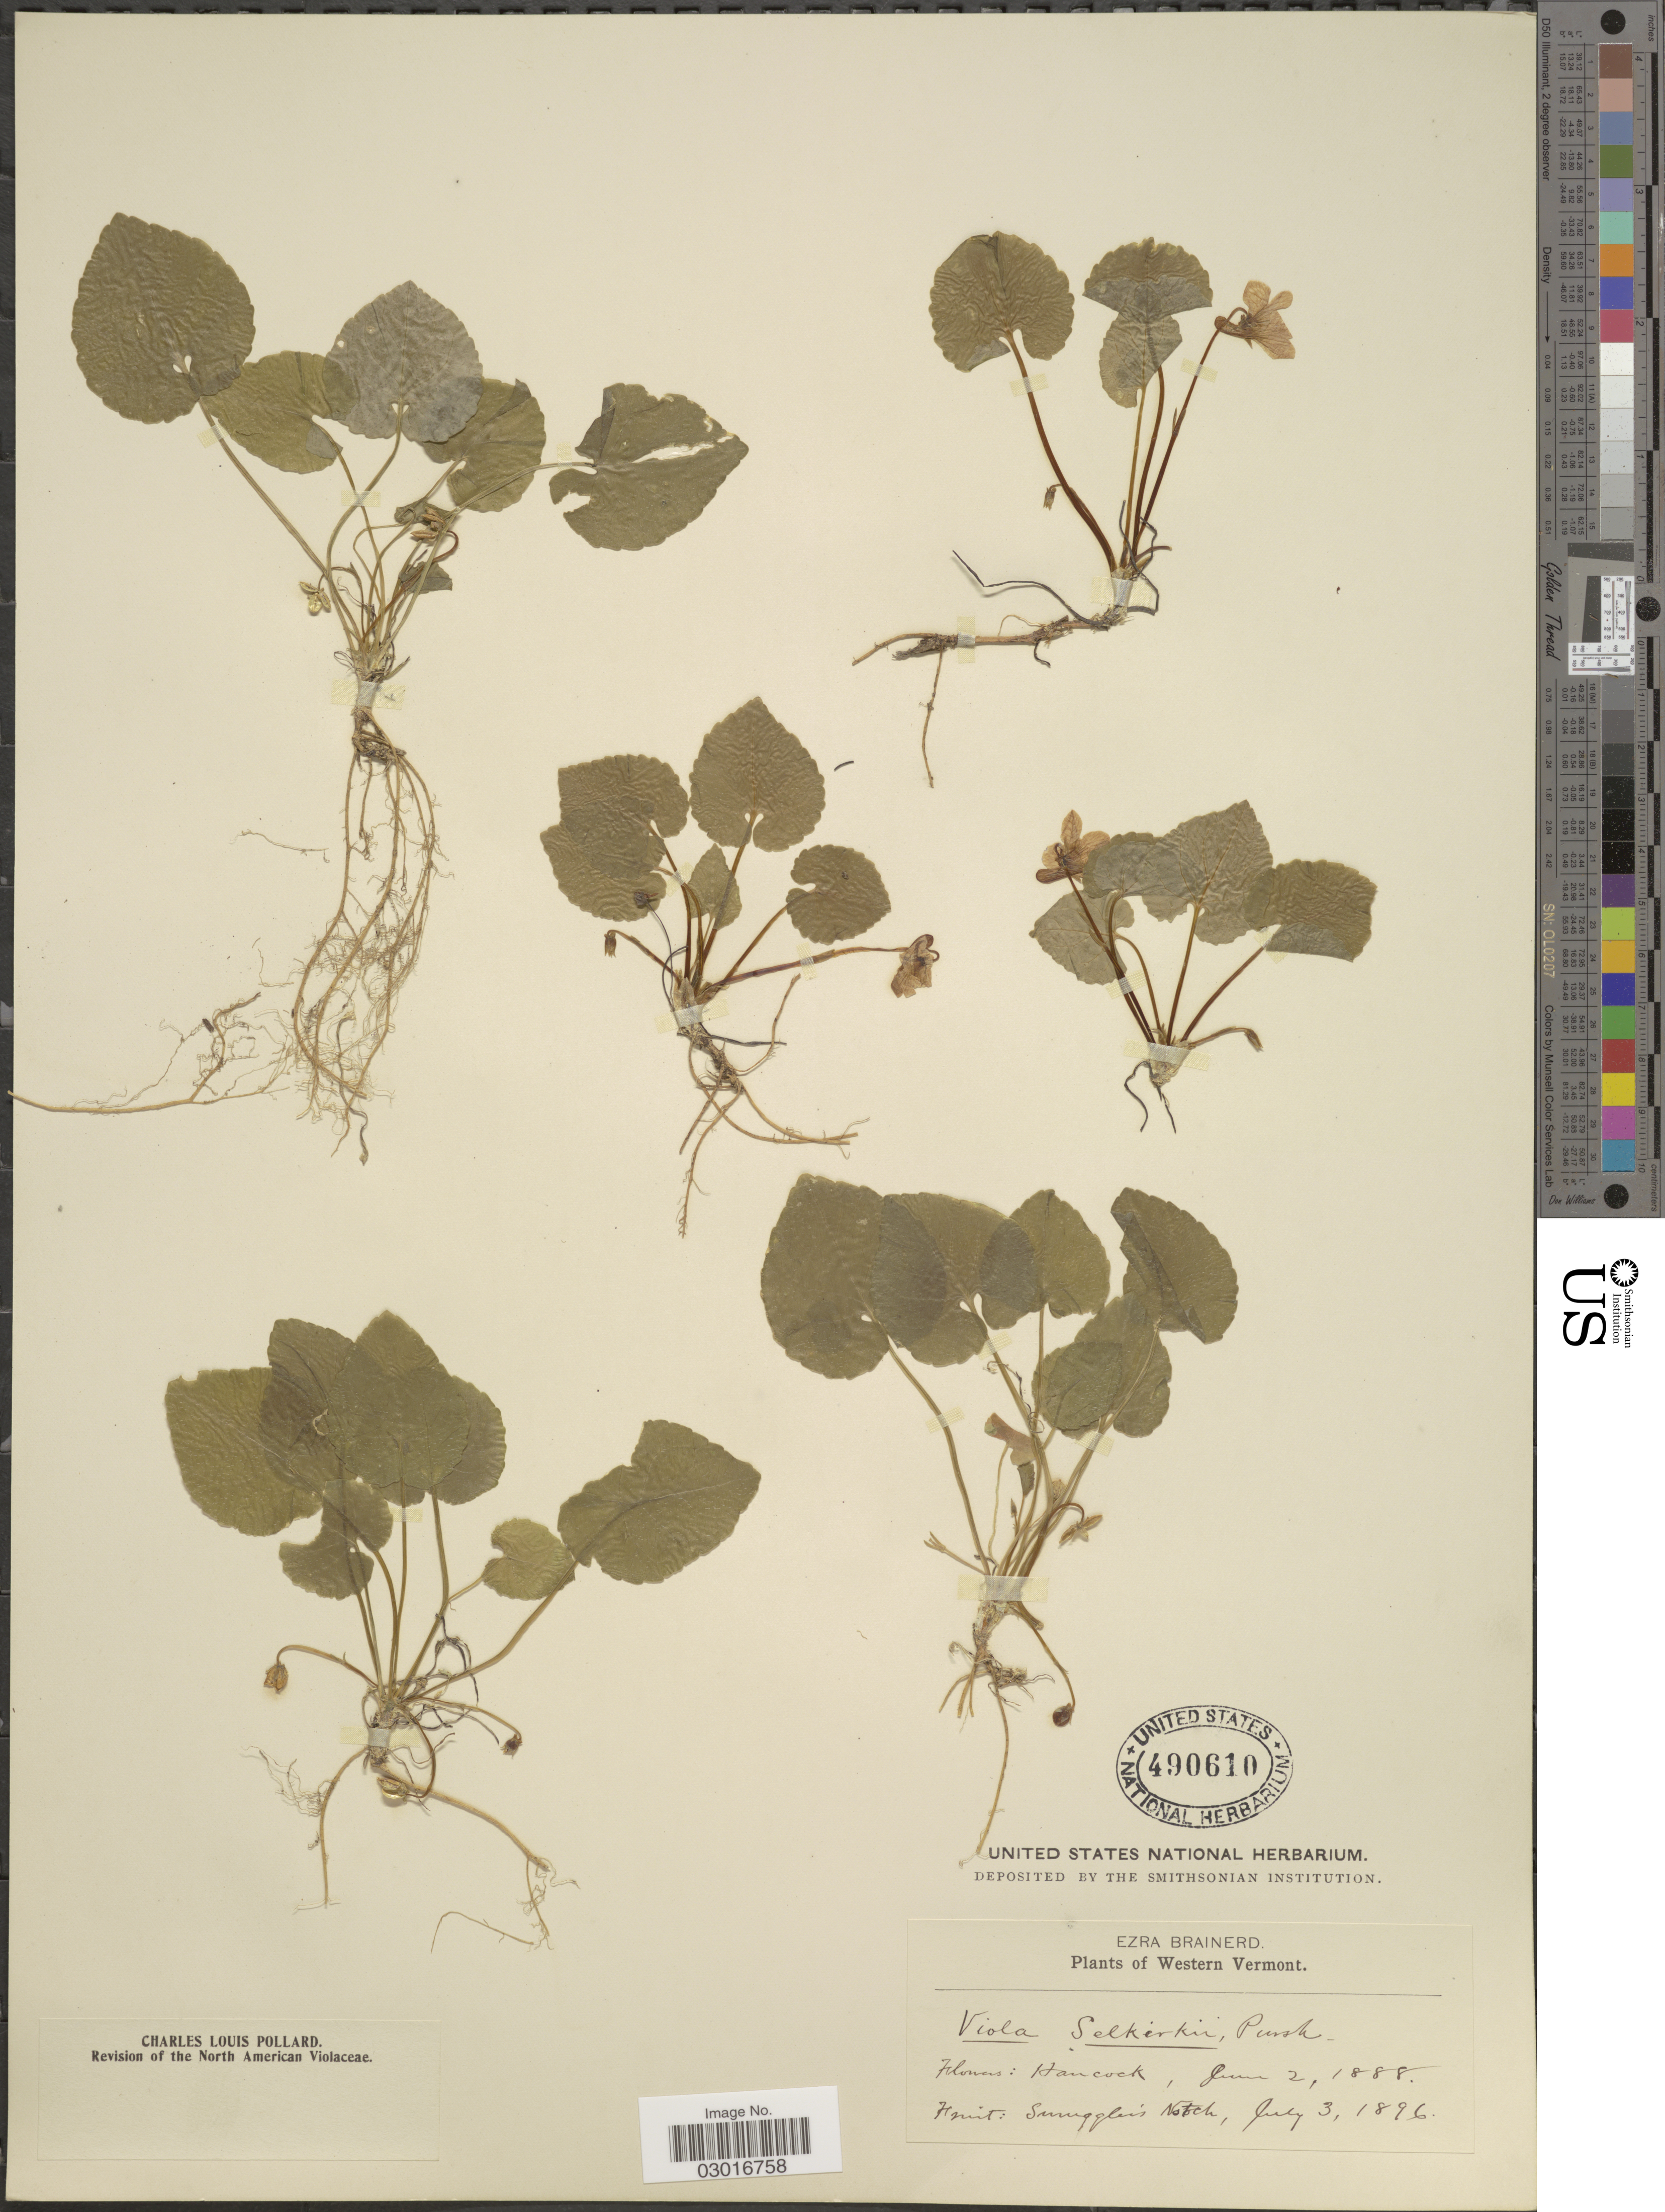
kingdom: Plantae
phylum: Tracheophyta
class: Magnoliopsida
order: Malpighiales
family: Violaceae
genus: Viola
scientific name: Viola selkirkii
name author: Pursh ex Goldie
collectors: E. Brainerd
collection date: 1888-06-02/1896-07-03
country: United States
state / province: Vermont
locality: Western Vermont. Hancock. Smuggler's Notch.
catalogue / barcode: US 490610